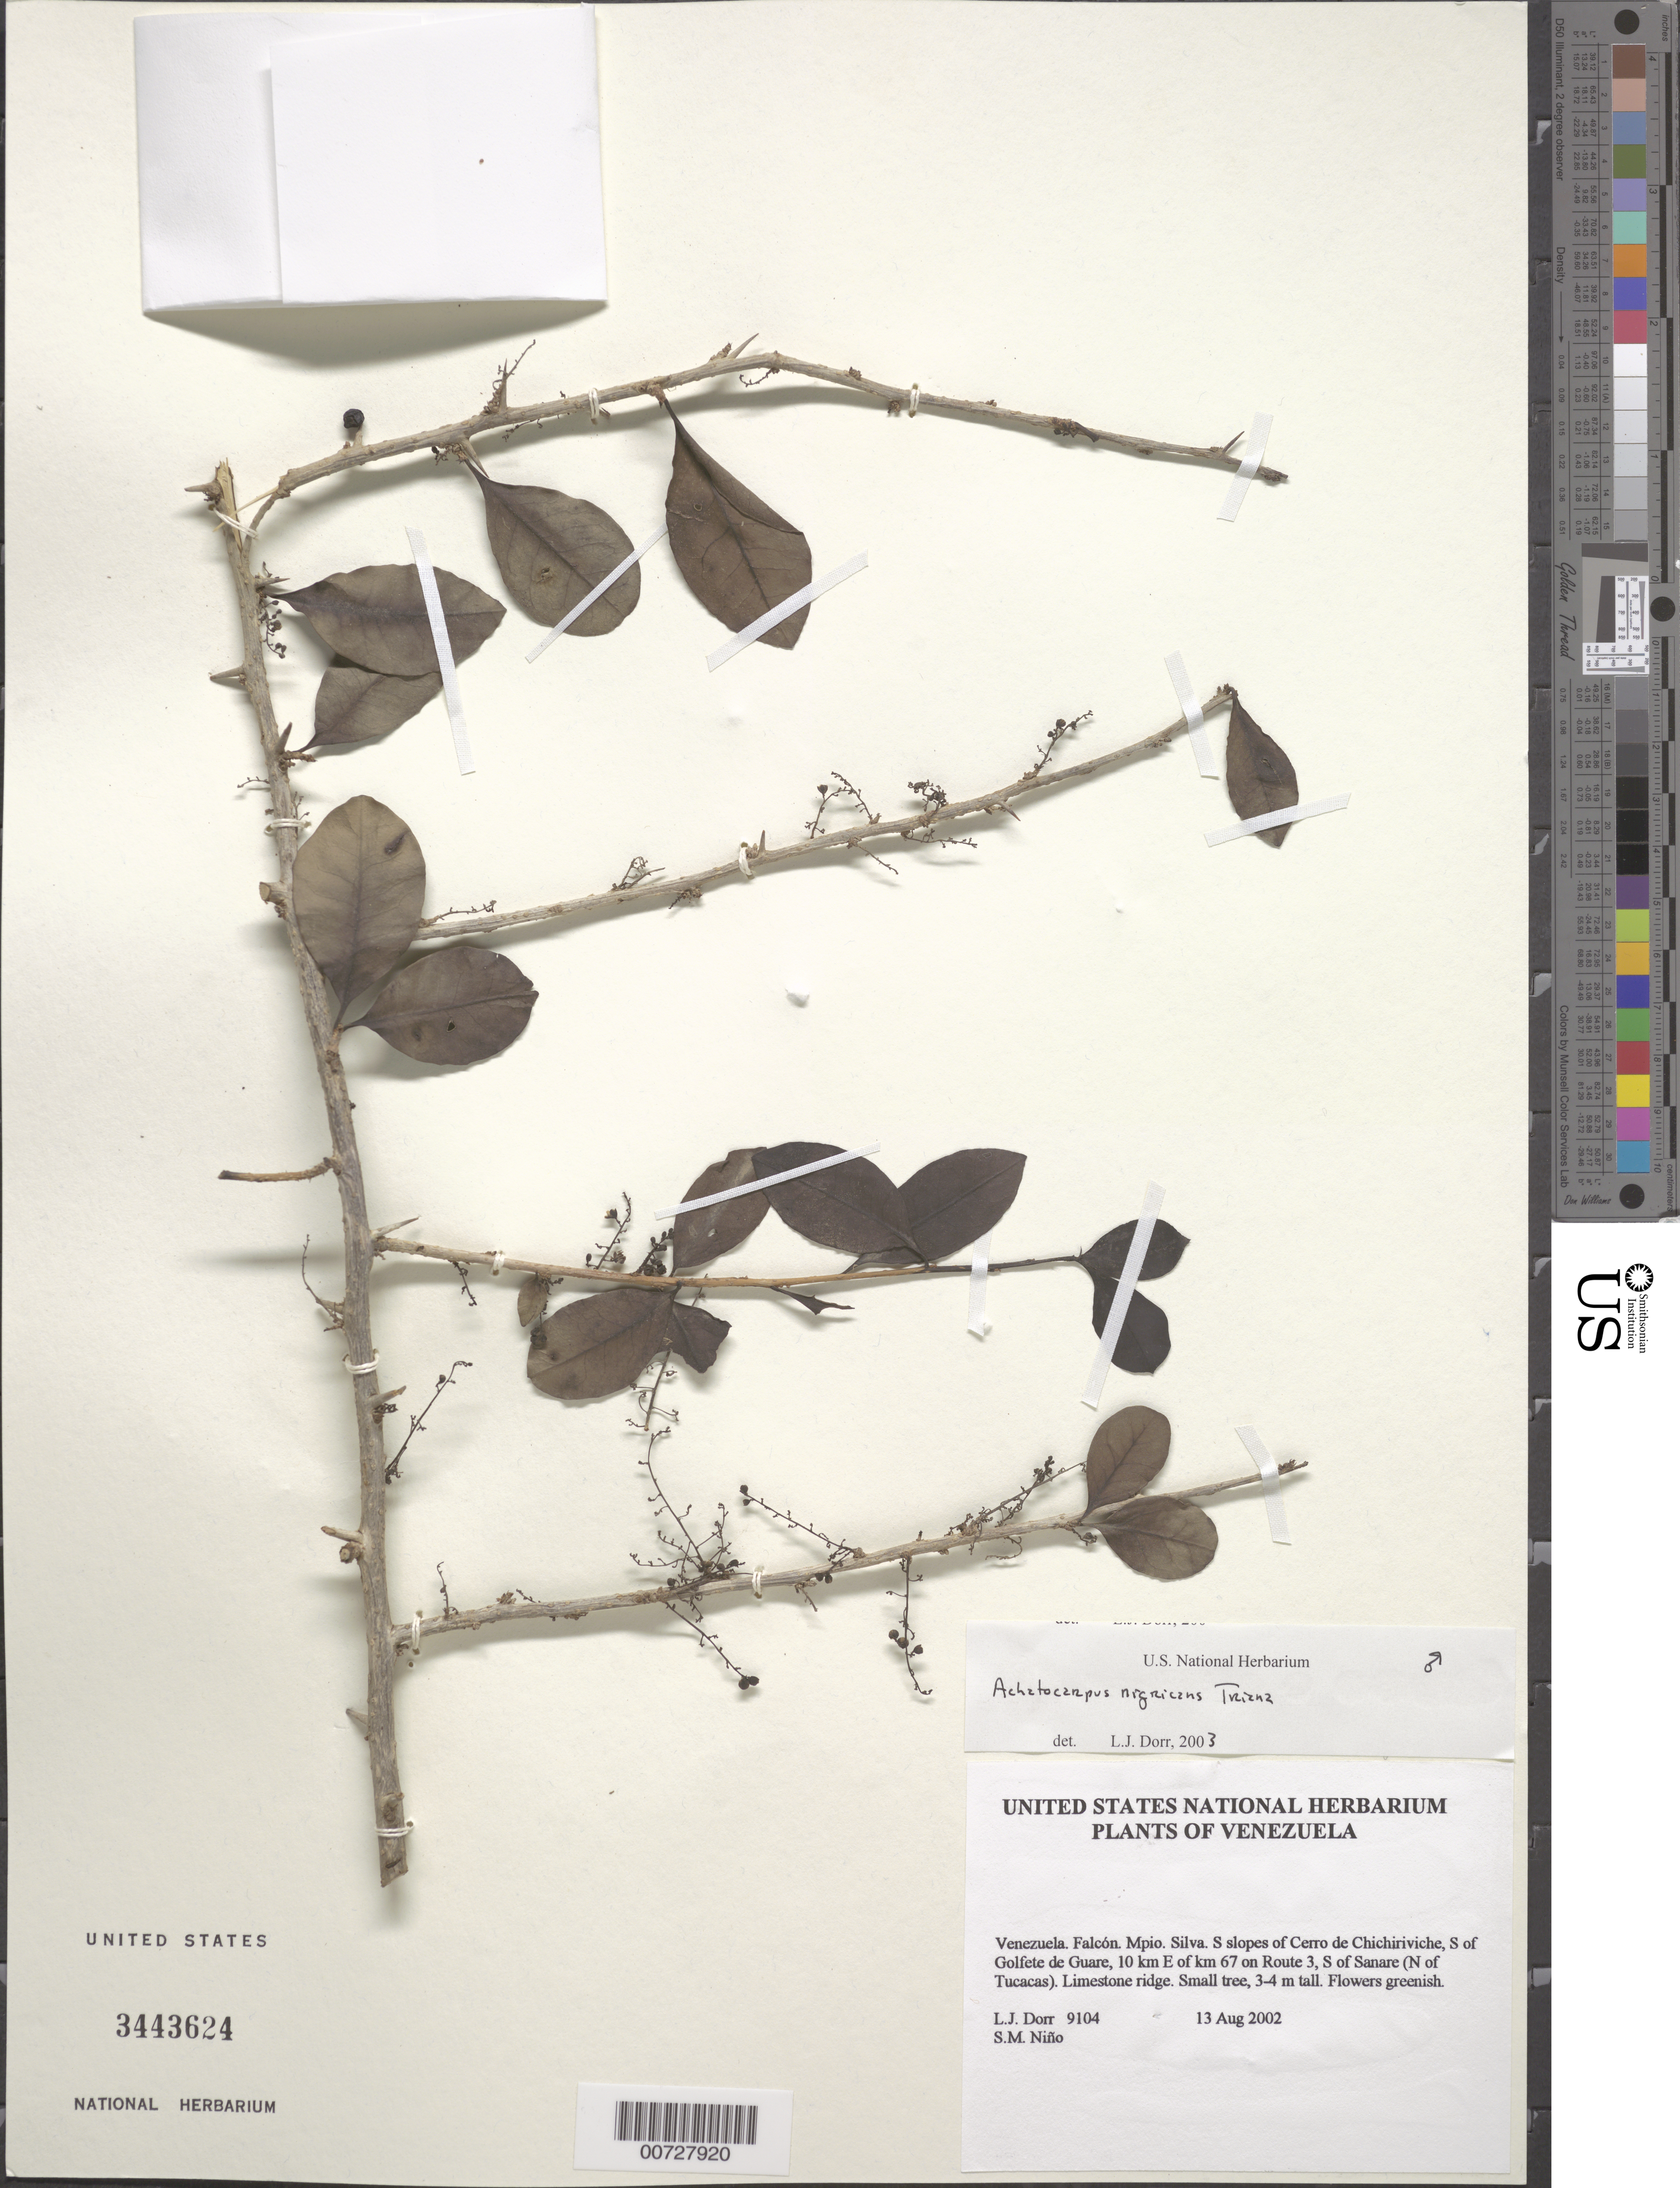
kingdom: Plantae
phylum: Tracheophyta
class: Magnoliopsida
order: Caryophyllales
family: Achatocarpaceae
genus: Achatocarpus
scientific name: Achatocarpus nigricans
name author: Triana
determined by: Dorr, L. J., (BOT), Smithsonian Institution - National Museum of Natural History (UNITED STATES)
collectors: L. J. Dorr & S. M. Niño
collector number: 9104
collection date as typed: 13 Aug 2002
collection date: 2002-08-13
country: Venezuela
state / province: Falcón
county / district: Silva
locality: S slopes of Cerro de Chichiriviche, S of Golfete de Guare, 10 km E of km 67 on Route 3, S of Sanare (N of Tucacas).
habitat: Limestone ridge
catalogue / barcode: US 3443624